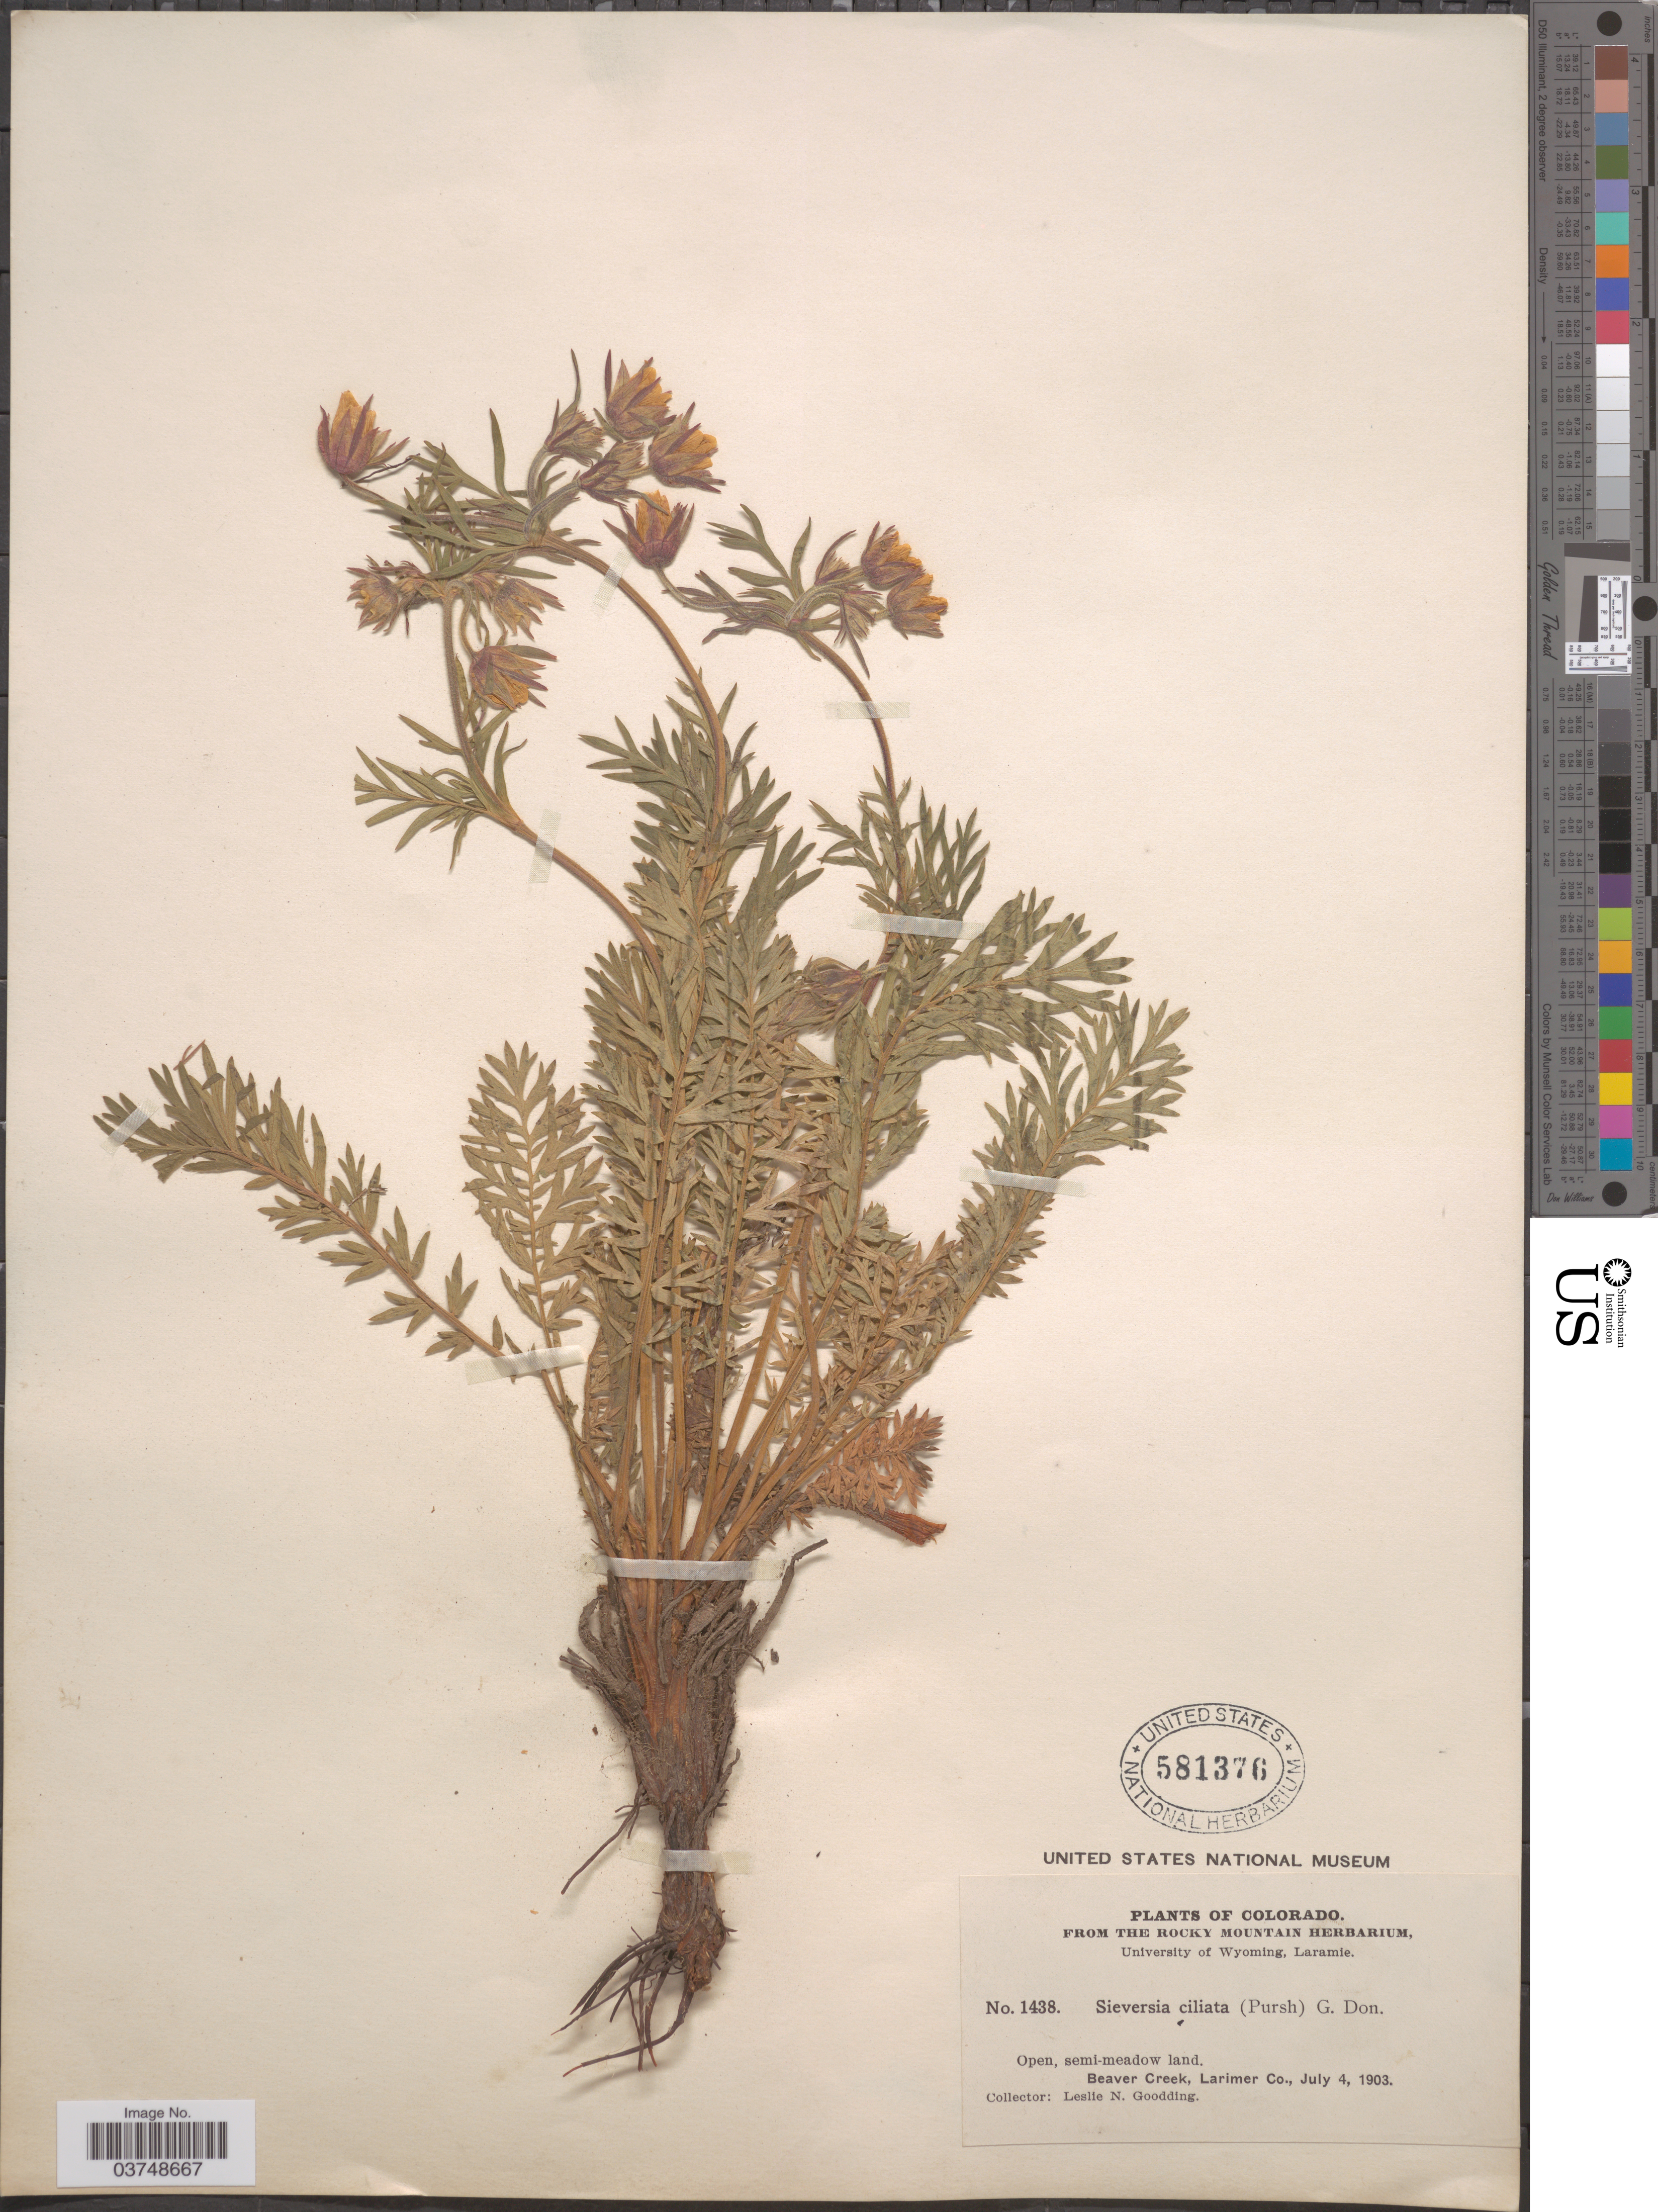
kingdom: Plantae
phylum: Tracheophyta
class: Magnoliopsida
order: Rosales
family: Rosaceae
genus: Geum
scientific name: Geum triflorum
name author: Pursh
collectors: L. N. Goodding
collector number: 1438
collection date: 1903-07-04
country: United States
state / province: Colorado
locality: Beaver Creek, Larimer Co.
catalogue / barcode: US 581376